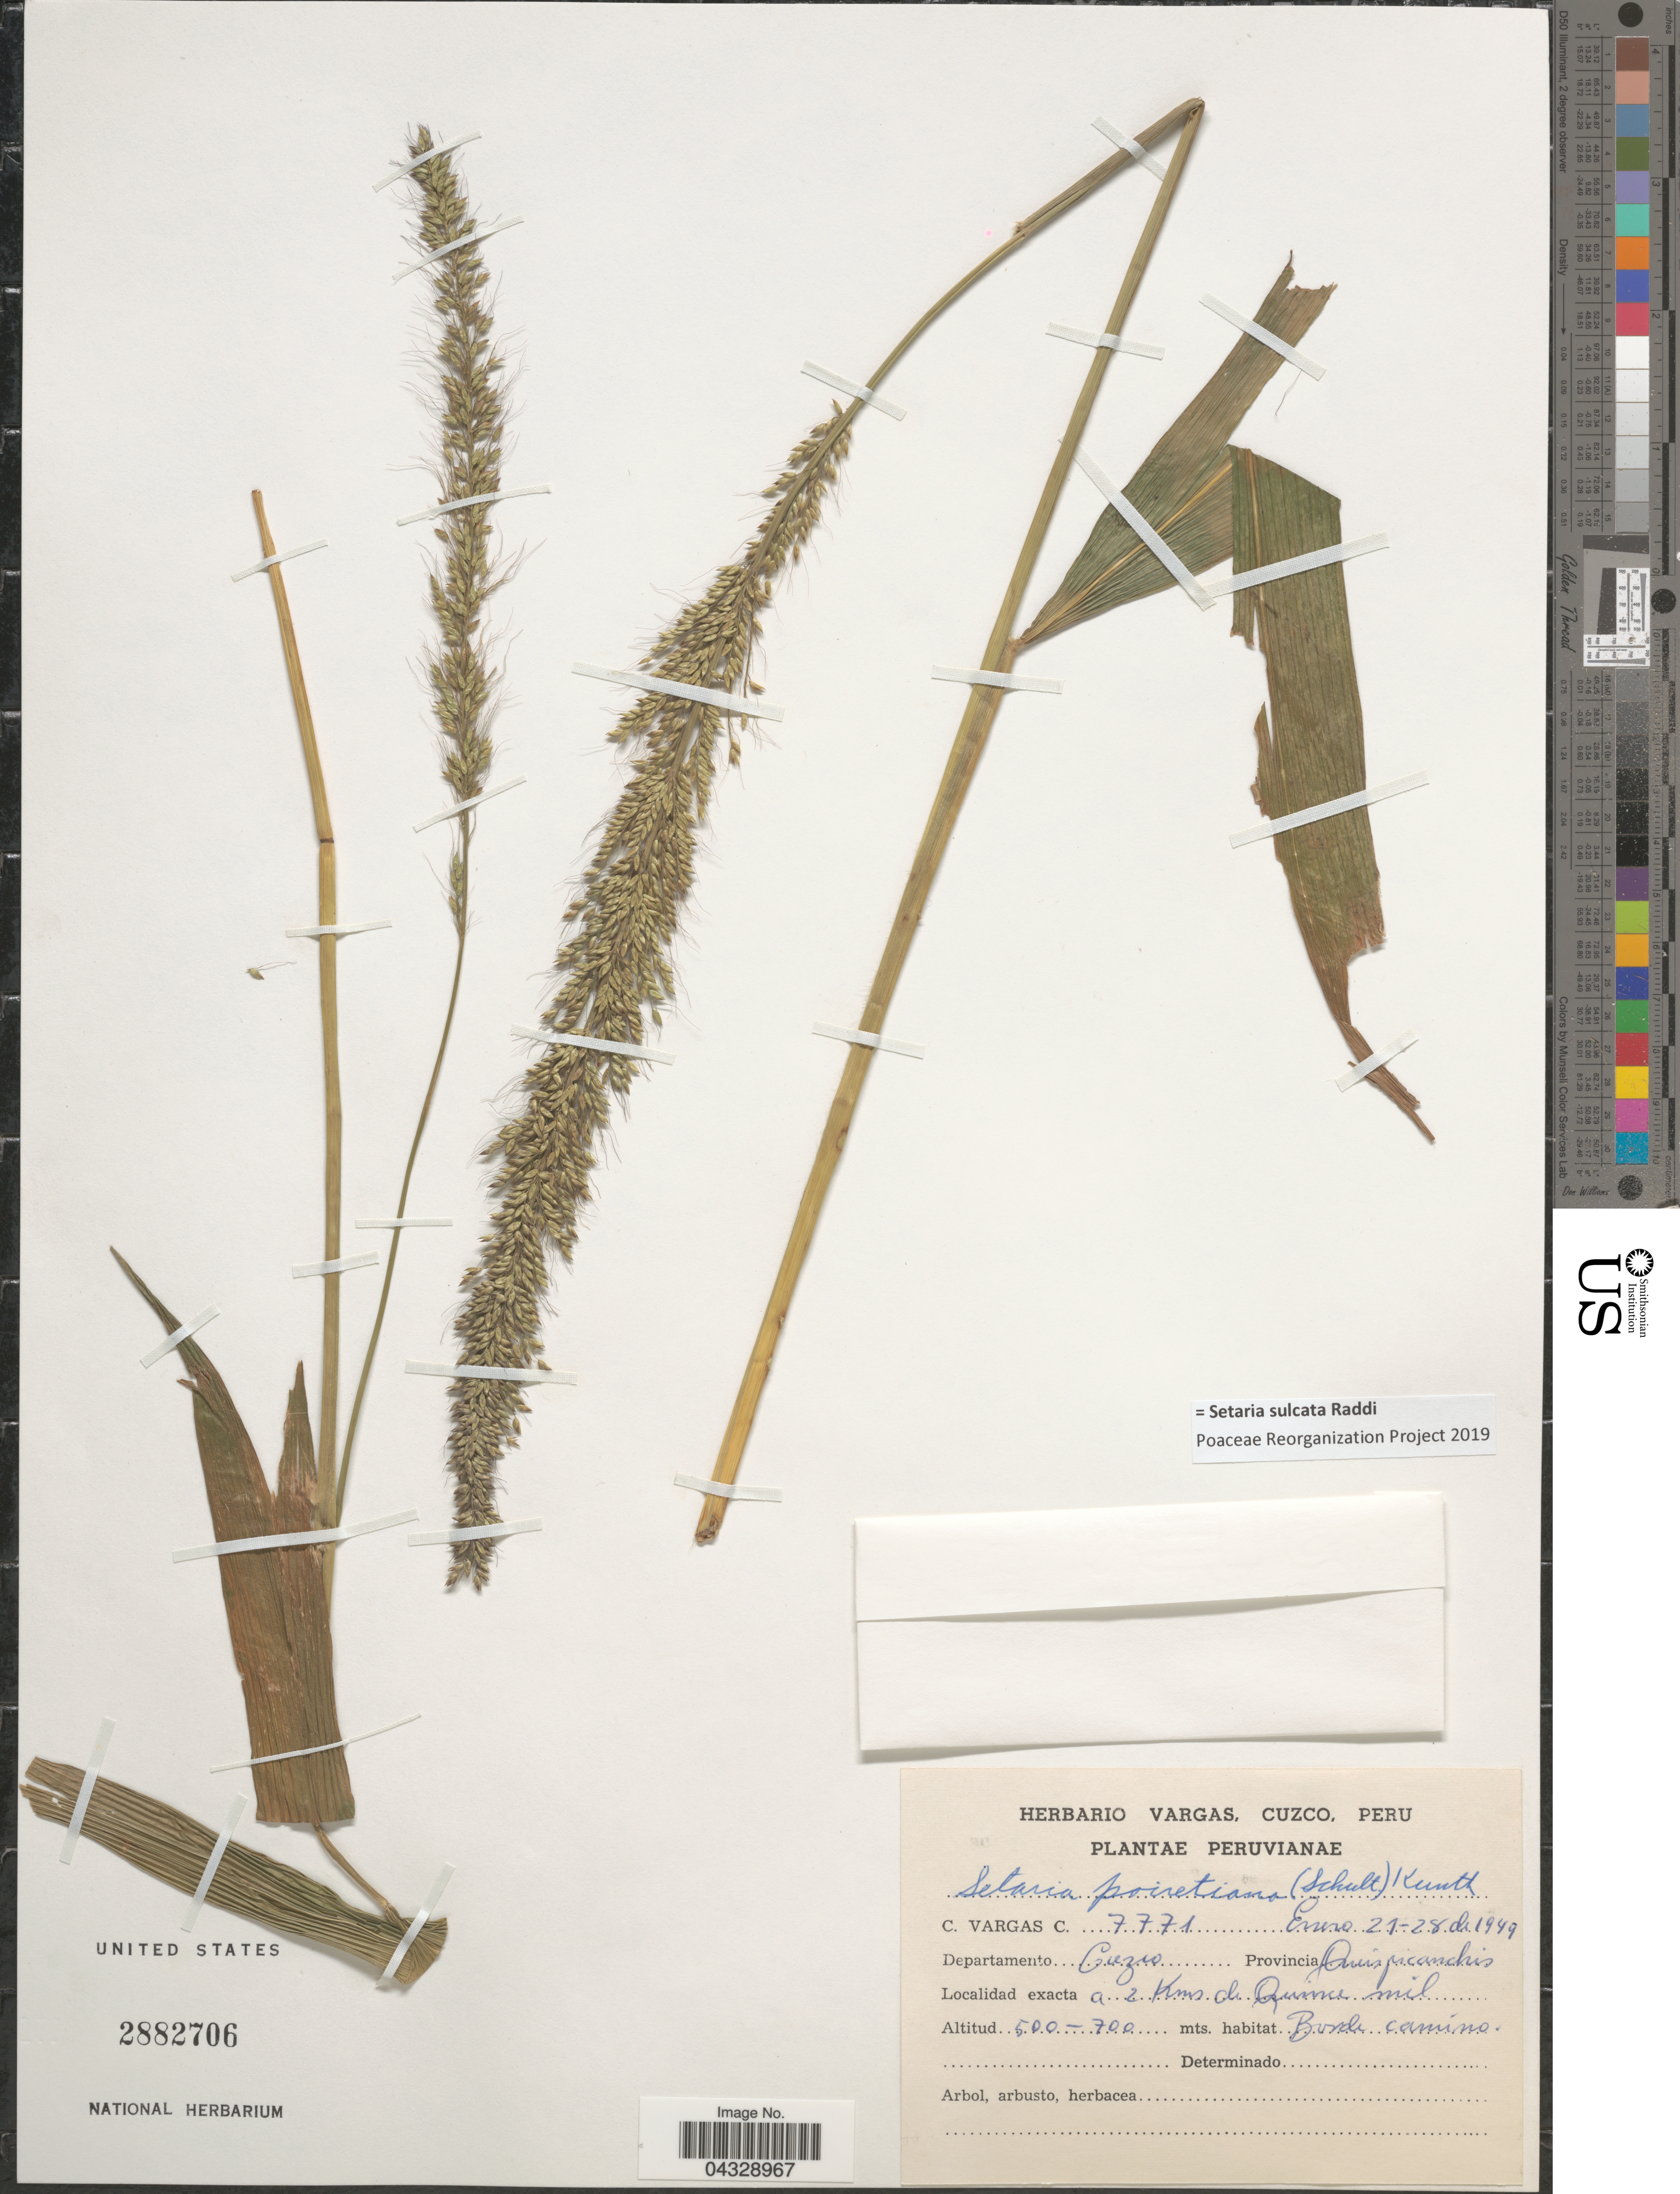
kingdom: Plantae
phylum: Tracheophyta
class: Liliopsida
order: Poales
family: Poaceae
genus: Setaria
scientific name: Setaria sulcata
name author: Raddi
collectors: C. Vargas Calderón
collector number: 7771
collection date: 1949-01-21/1949-01-28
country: Peru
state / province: Cusco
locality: Departamento Cuzco. Provincia Quispicanchis. A 2 Kms de Quince mil.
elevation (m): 500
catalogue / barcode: US 2882706